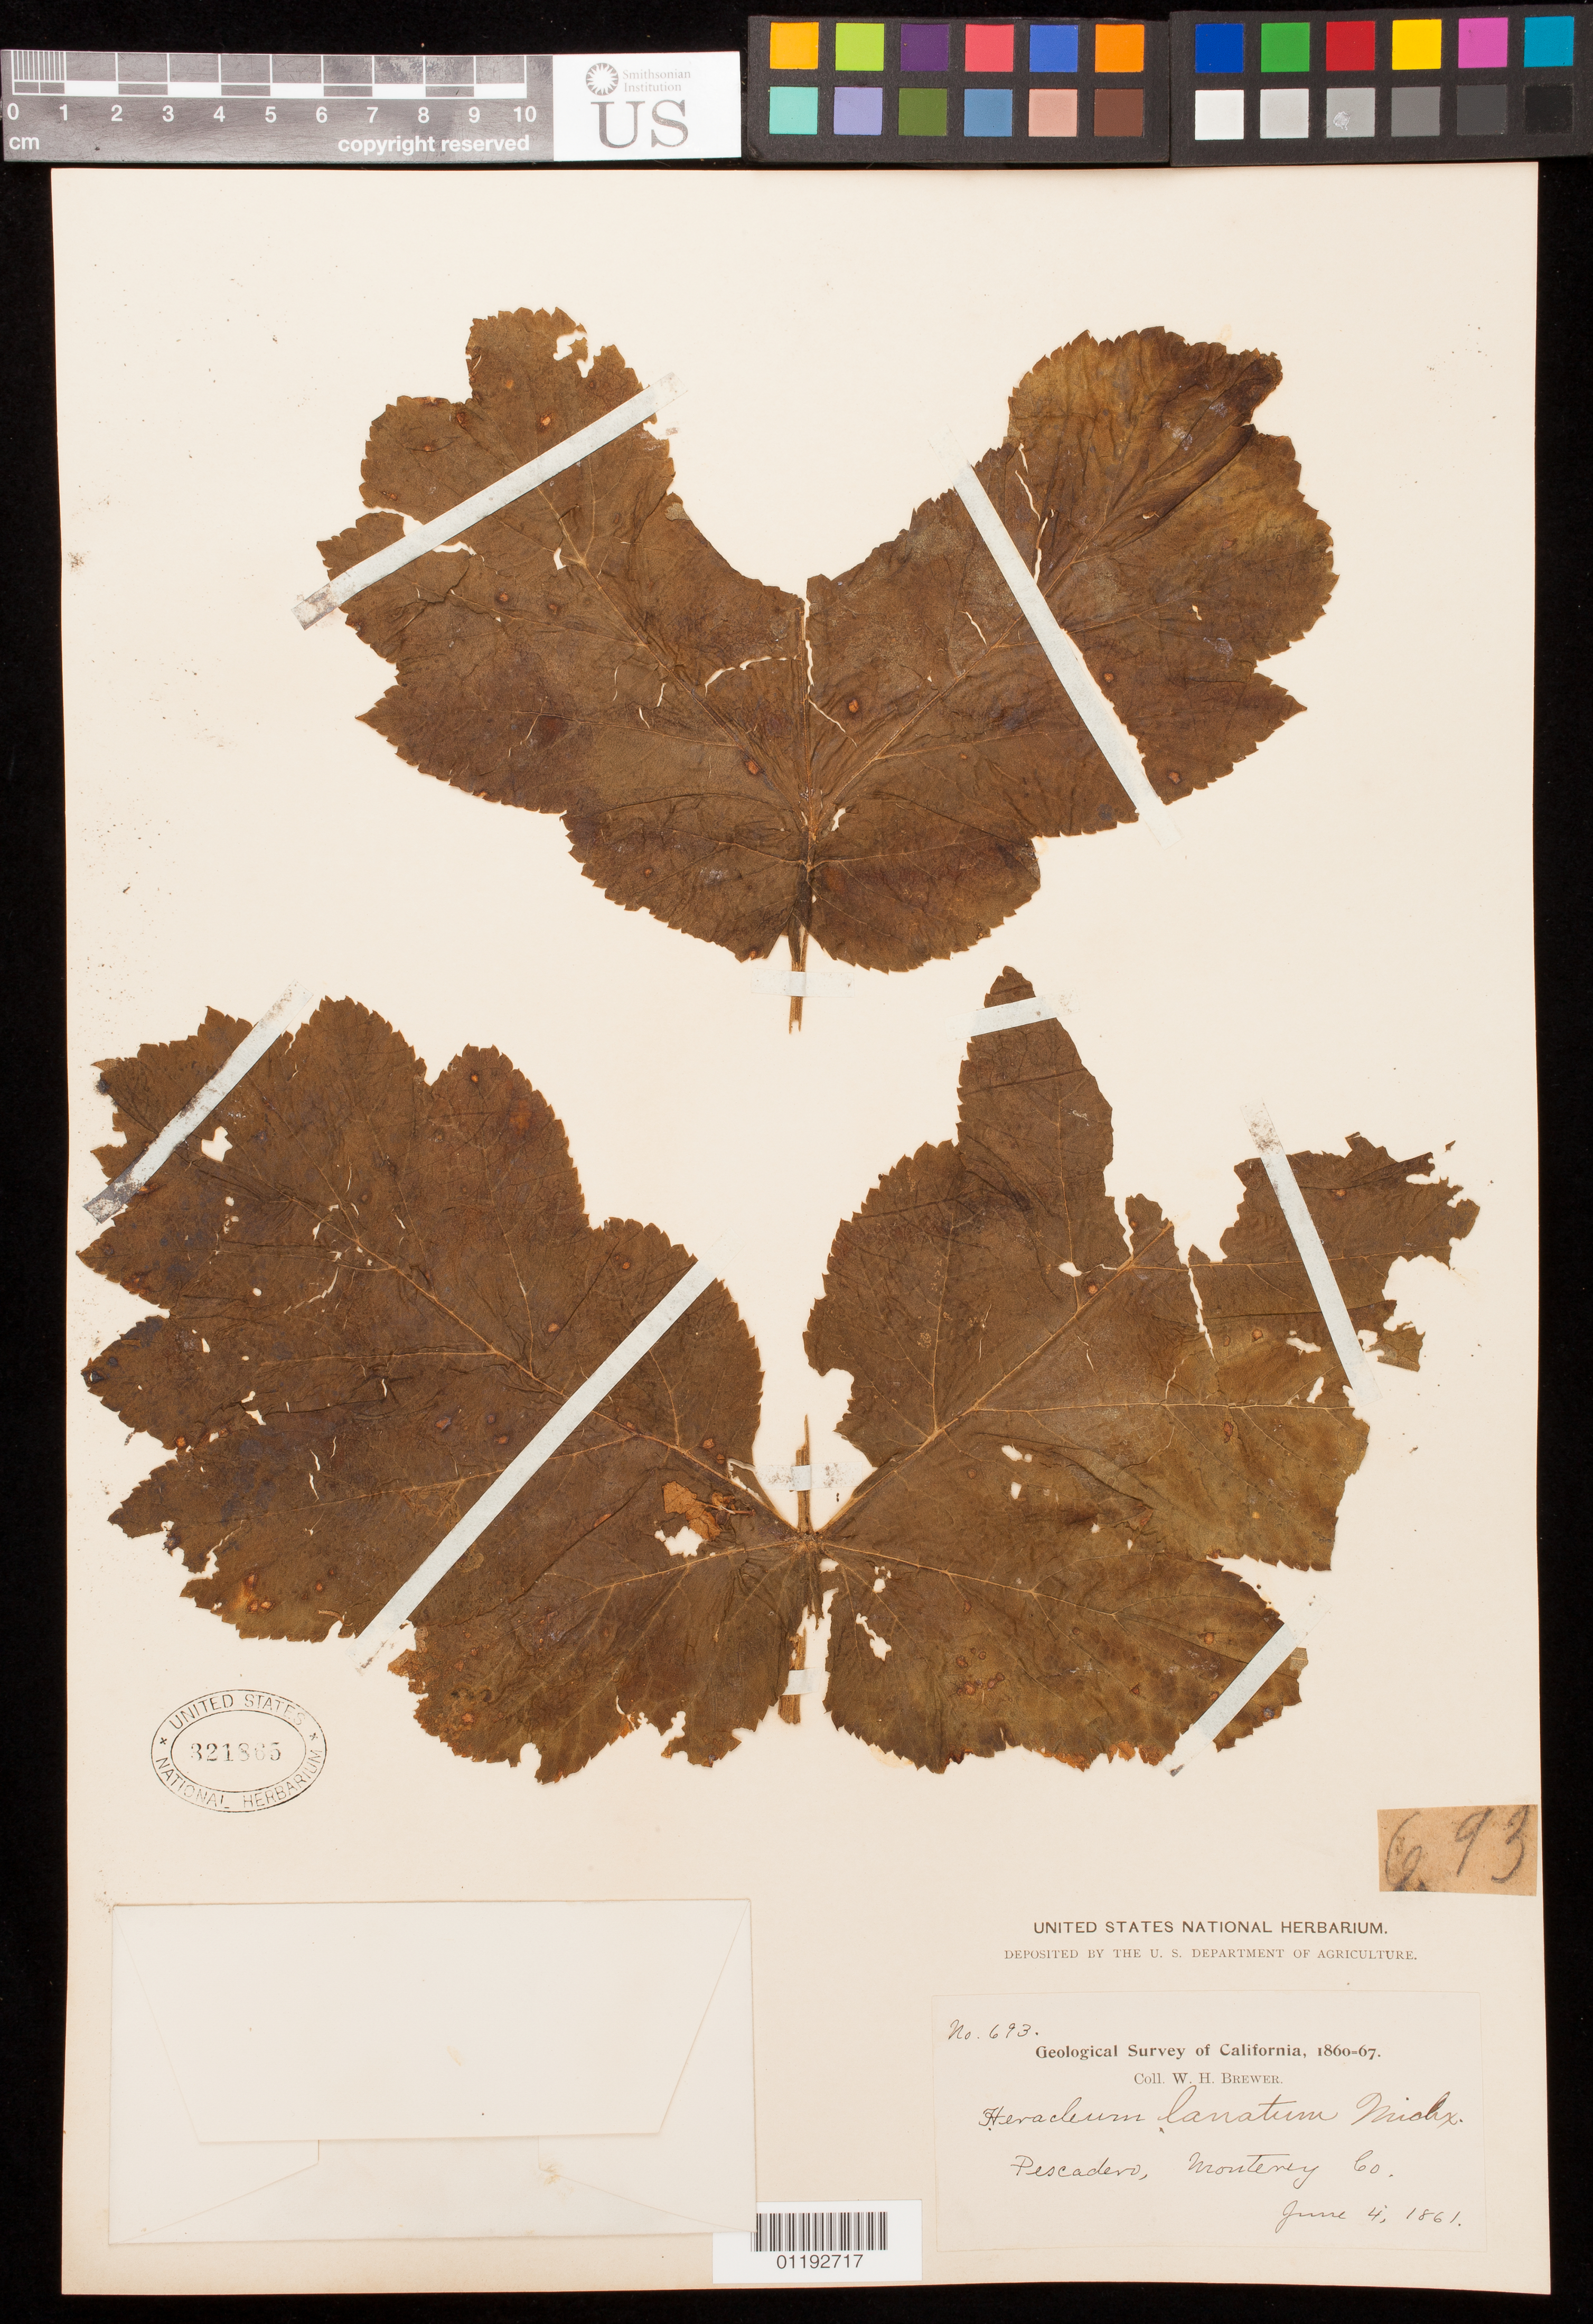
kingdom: Plantae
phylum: Tracheophyta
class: Magnoliopsida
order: Apiales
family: Apiaceae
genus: Heracleum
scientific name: Heracleum lanatum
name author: Michx.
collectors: W. H. Brewer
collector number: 693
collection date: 1861-06-04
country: United States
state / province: California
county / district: Monterey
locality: Pescadero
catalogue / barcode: US 321865